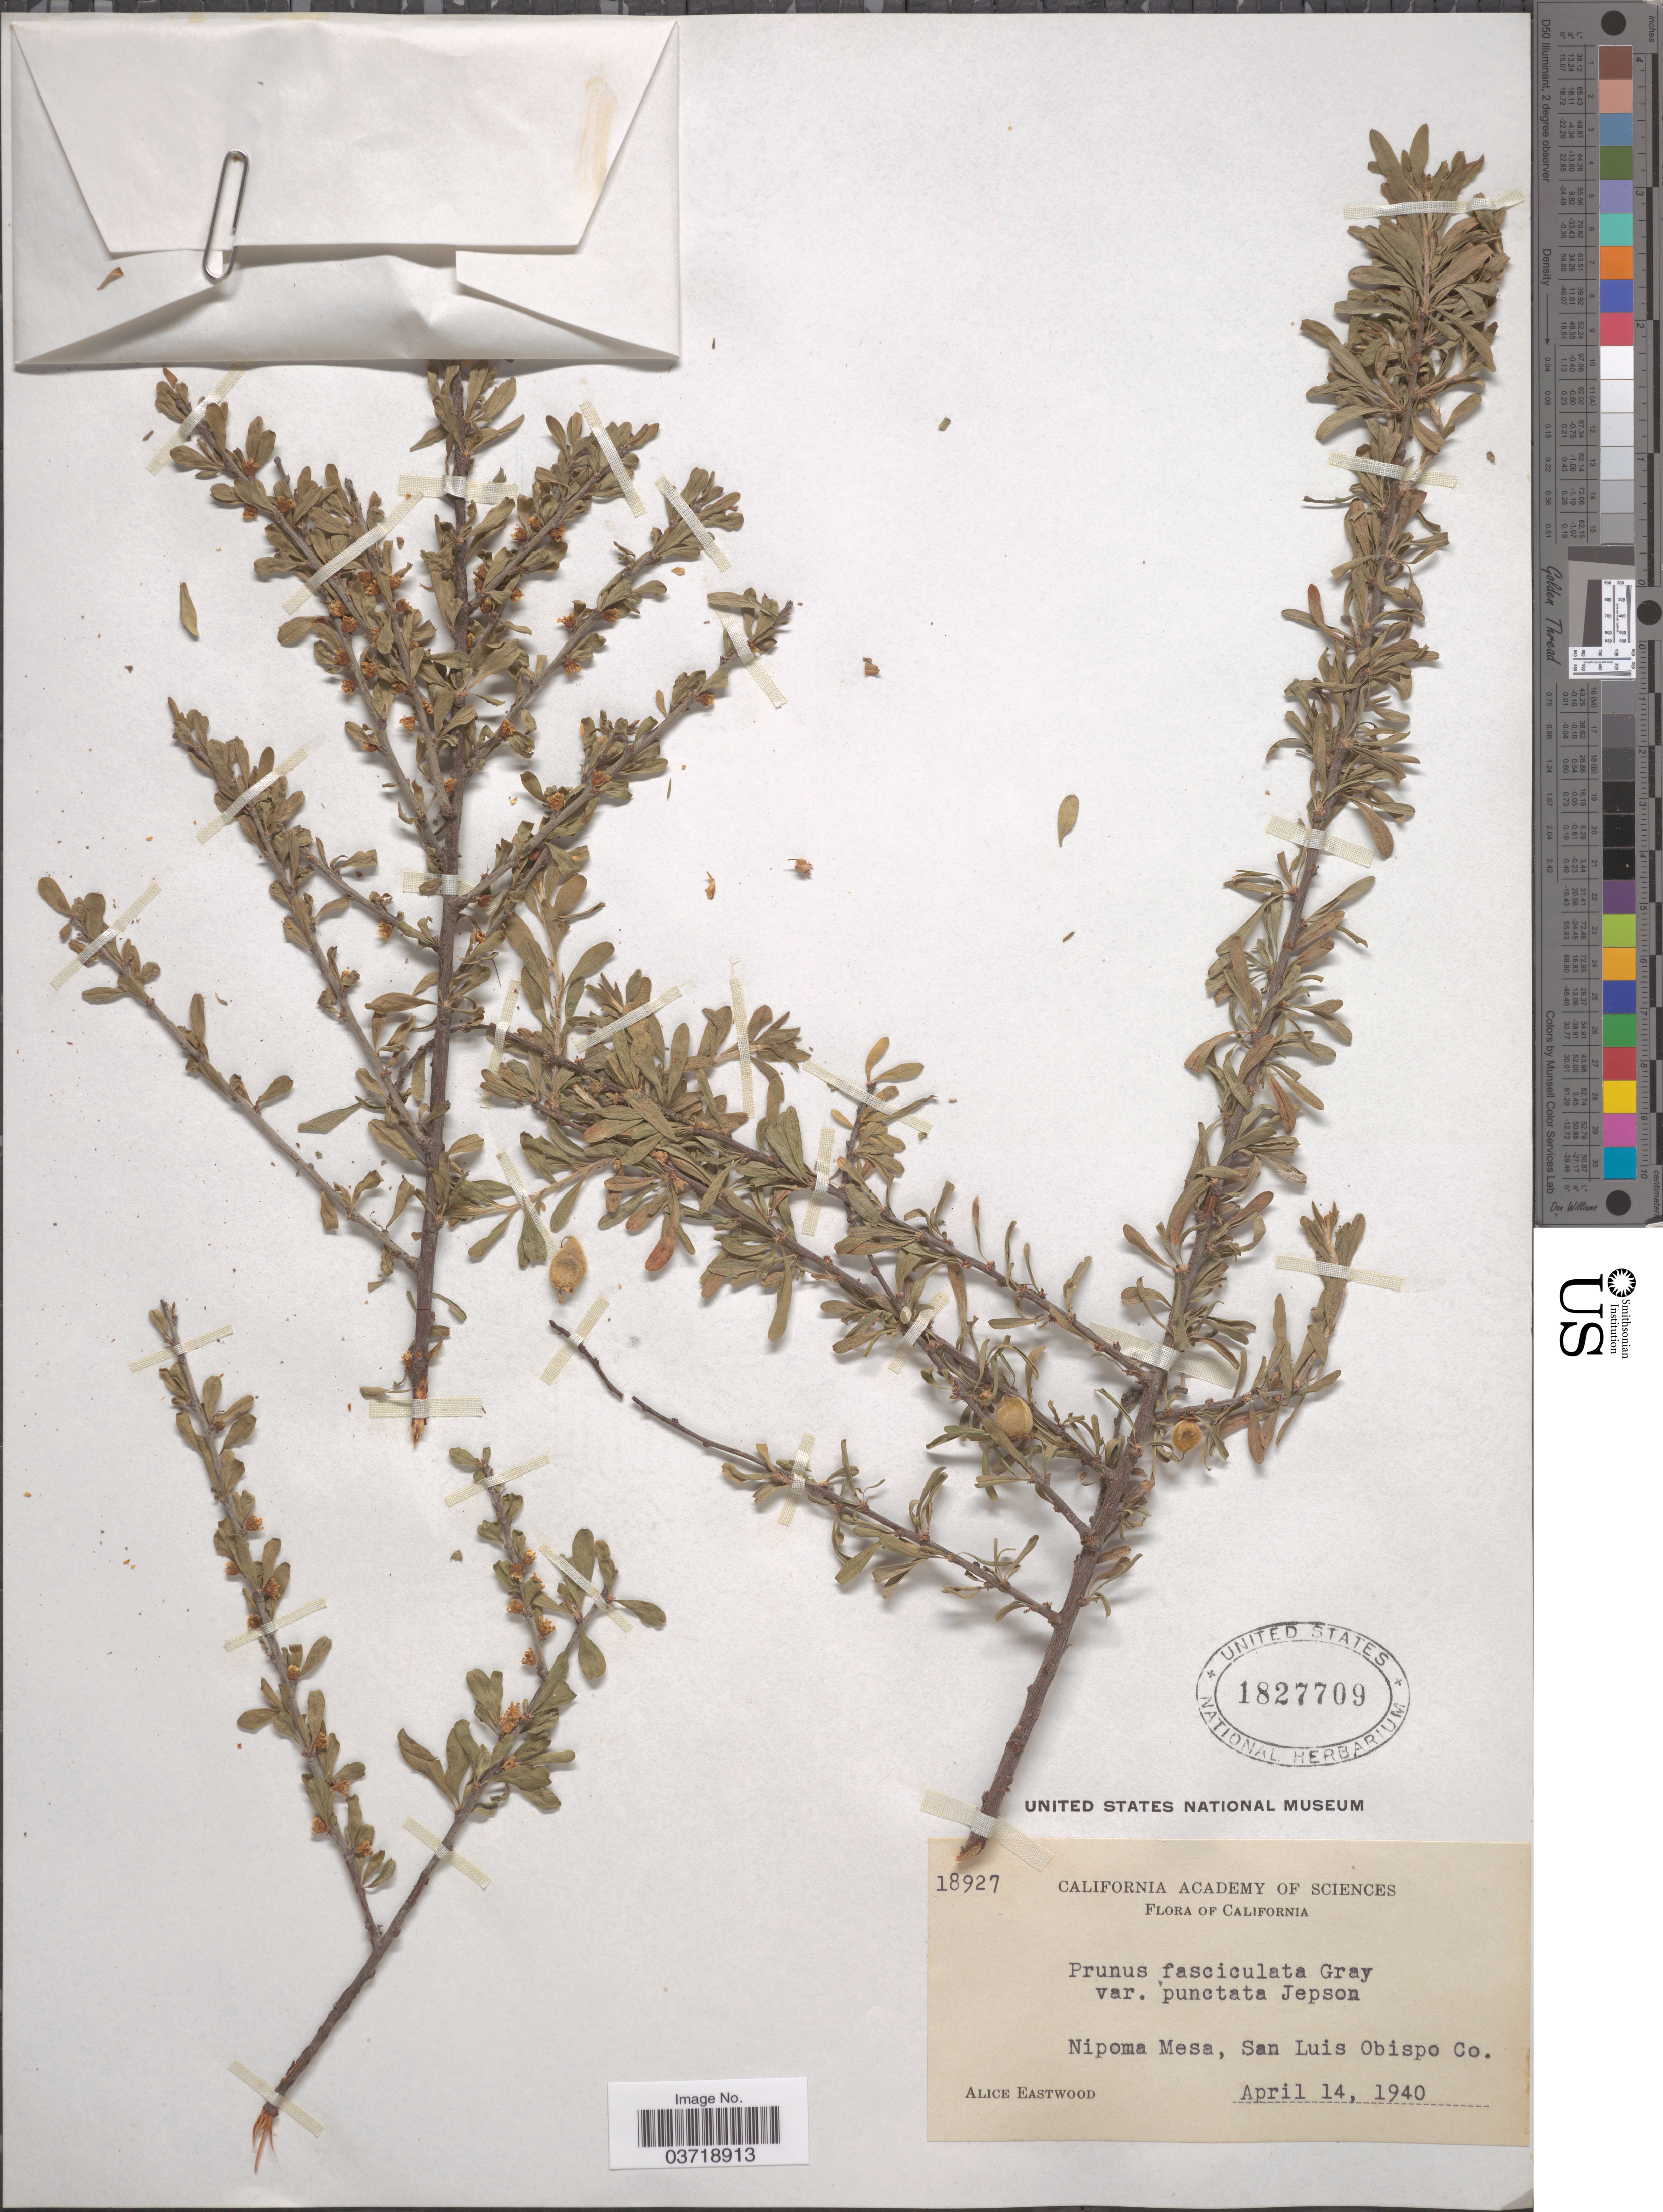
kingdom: Plantae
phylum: Tracheophyta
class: Magnoliopsida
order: Rosales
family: Rosaceae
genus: Prunus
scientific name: Prunus fasciculata var. punctata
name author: Jeps.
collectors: A. Eastwood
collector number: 18927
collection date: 1940-04-14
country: United States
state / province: California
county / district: San Luis Obispo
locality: Nipoma Mesa, San Luis Obispo Co.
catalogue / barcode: US 1827709